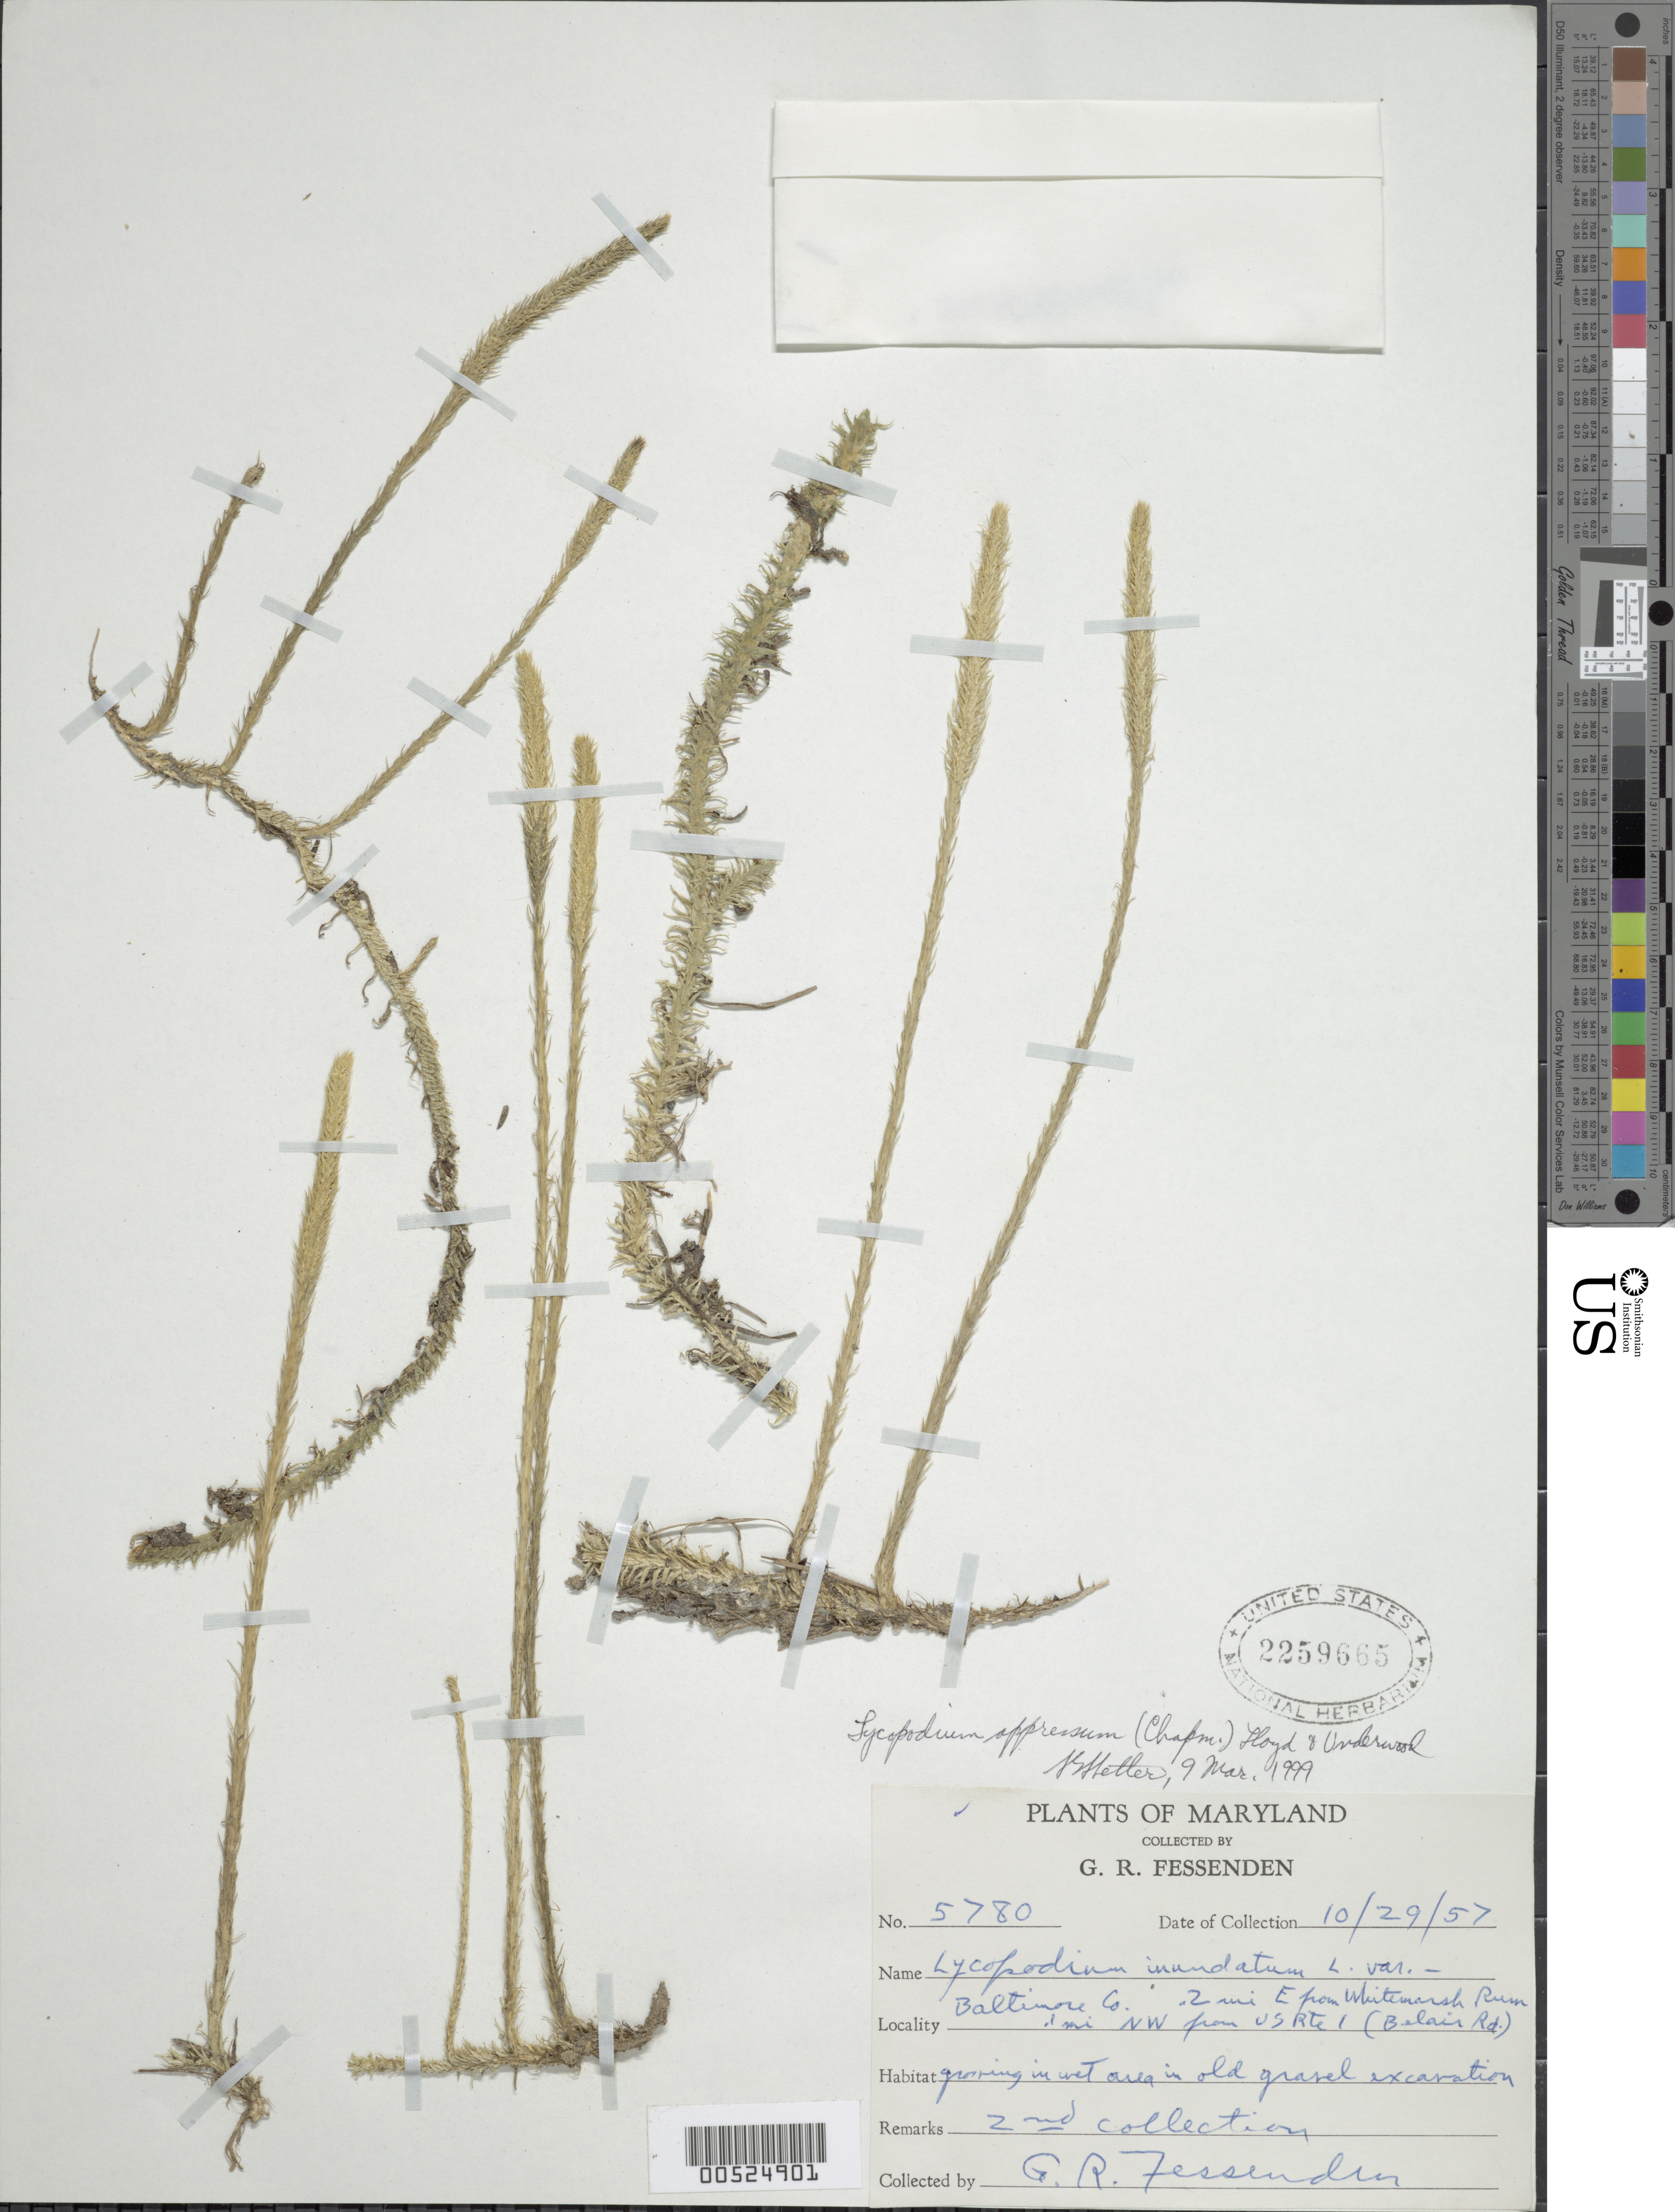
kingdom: Plantae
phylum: Tracheophyta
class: Lycopodiopsida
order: Lycopodiales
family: Lycopodiaceae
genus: Lycopodiella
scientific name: Lycopodiella appressa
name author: (Chapm.) Cranfill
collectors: G. Fessenden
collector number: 5780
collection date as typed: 29 Oct 1957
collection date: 1957-10-29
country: United States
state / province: Maryland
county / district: Baltimore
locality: Whitemarsh Run, 0.2 mi. E From, 0.1 mi. NW from US Rt. 1 (Belair Rd.)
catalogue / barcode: US 2259665